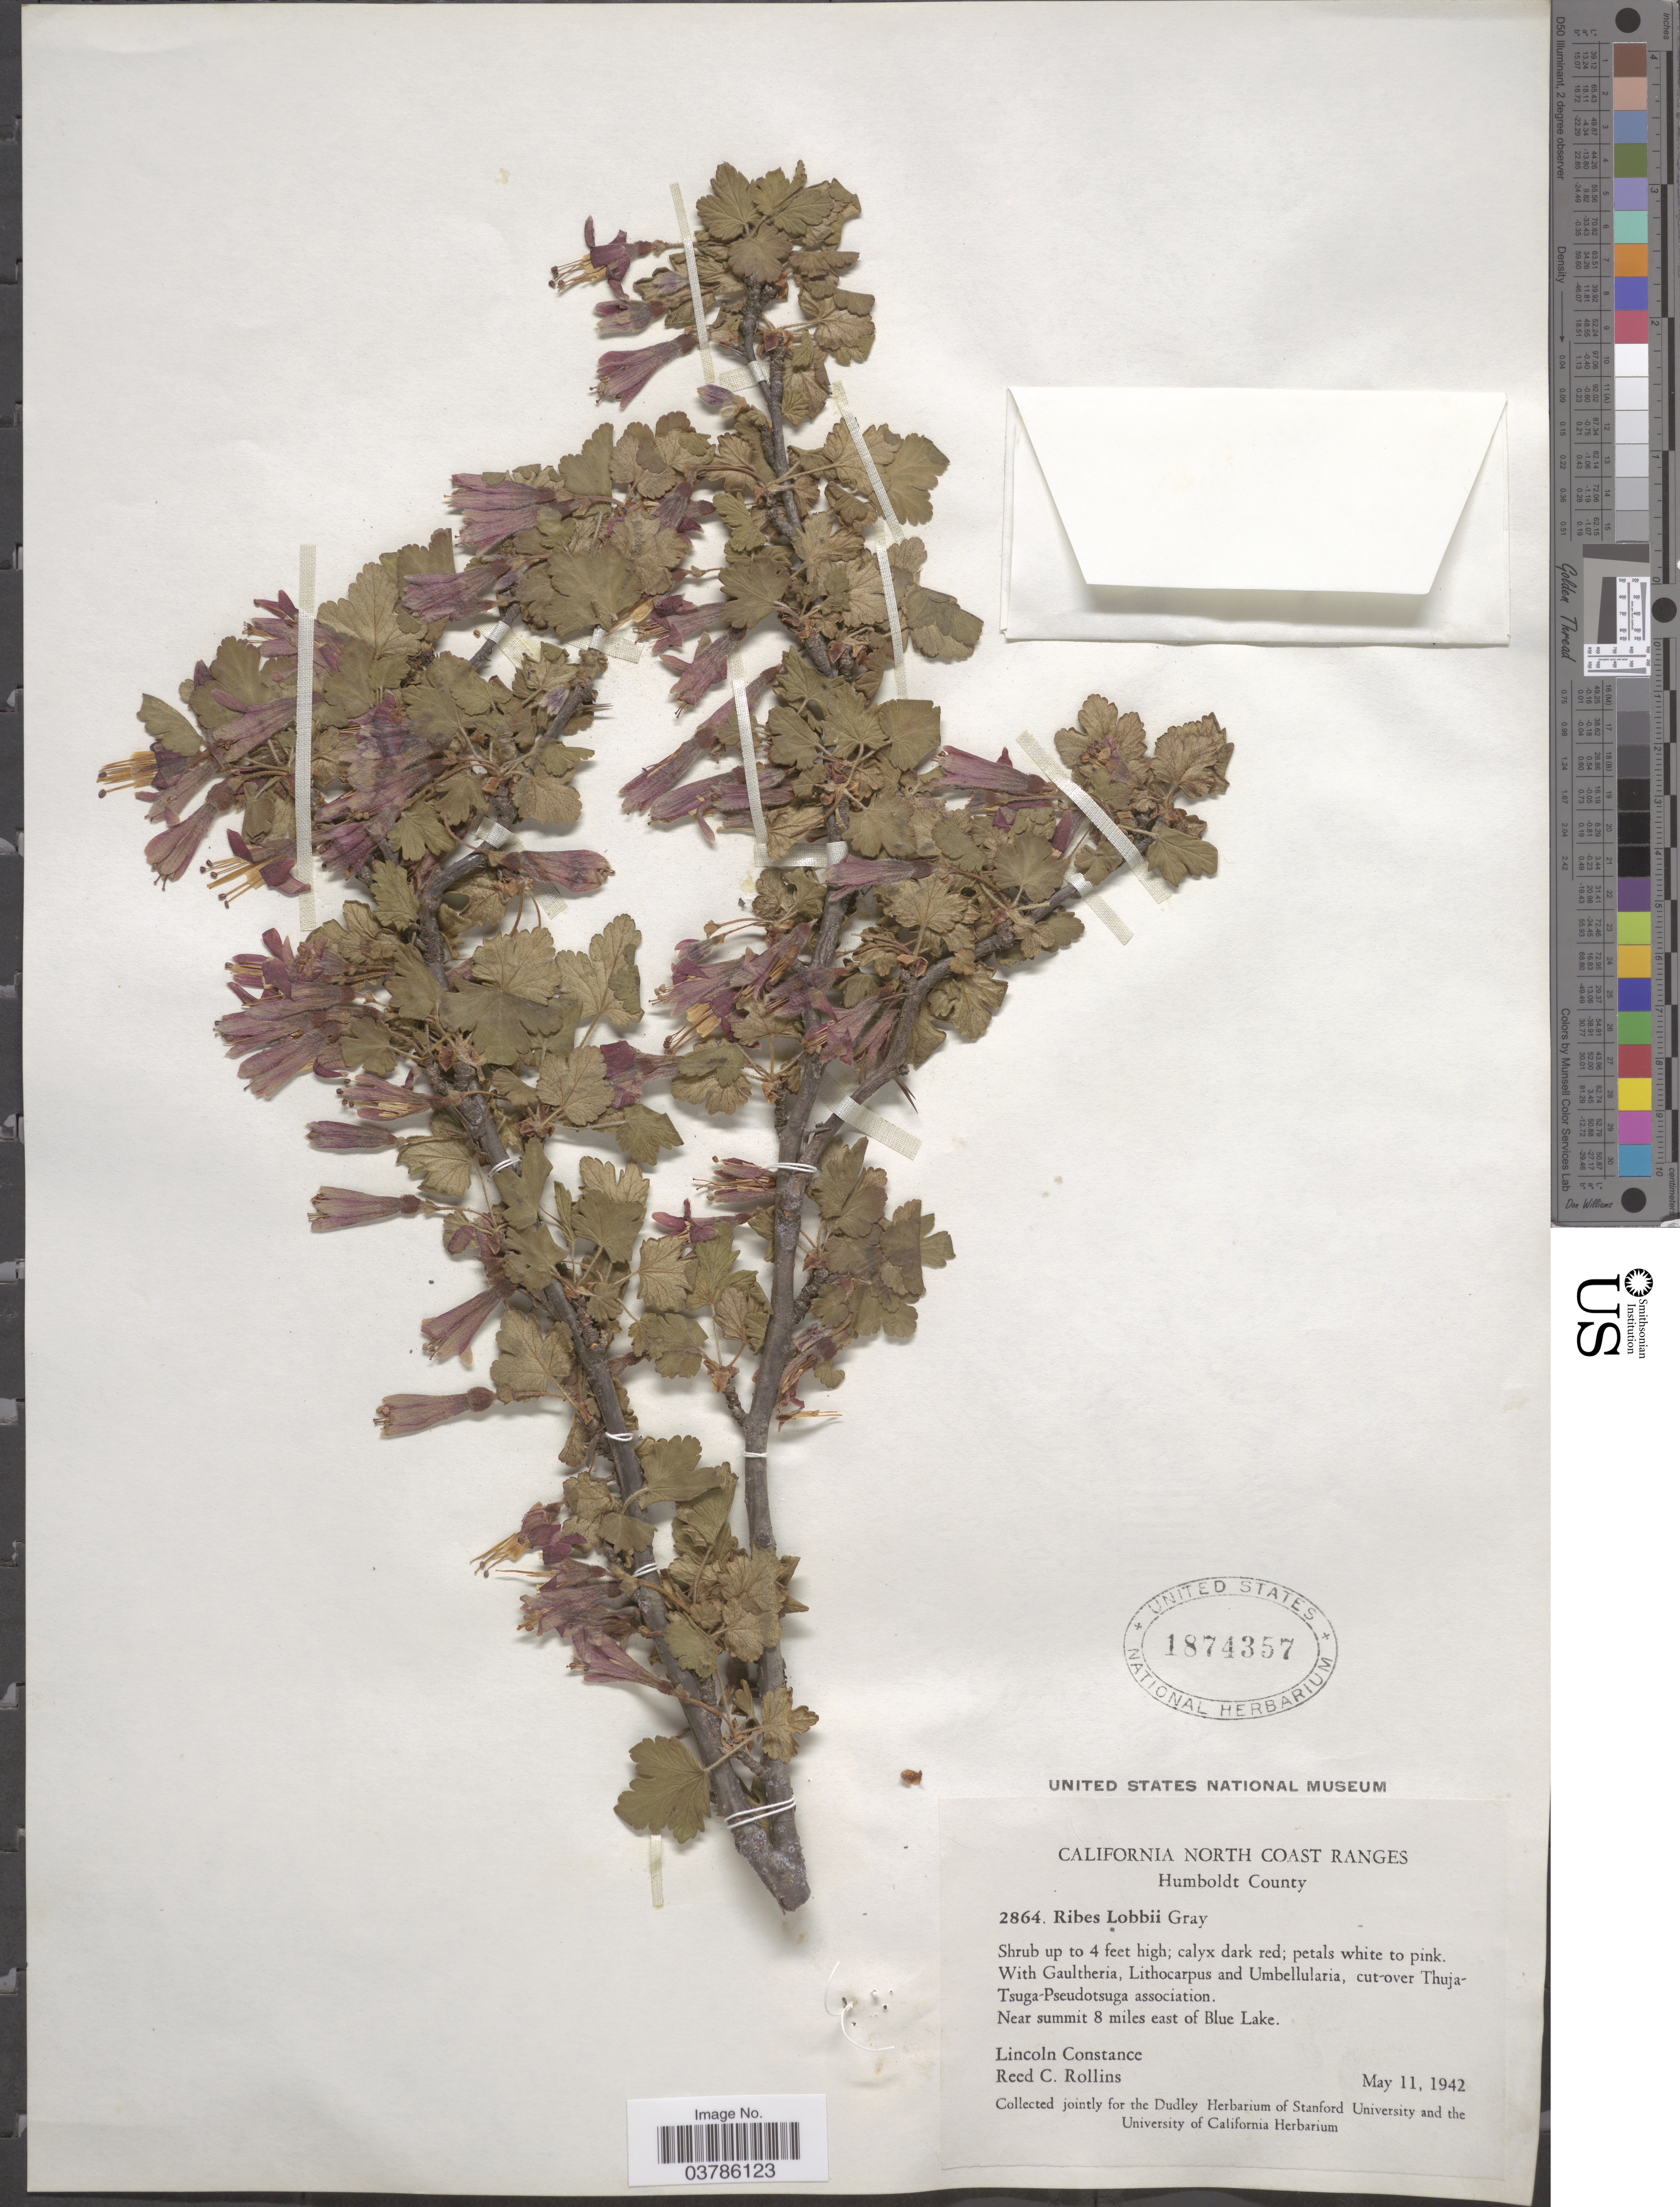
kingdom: Plantae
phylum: Tracheophyta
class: Magnoliopsida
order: Saxifragales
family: Grossulariaceae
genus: Ribes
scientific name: Ribes lobbii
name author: A. Gray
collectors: L. Constance & R. C. Rollins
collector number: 2864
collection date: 1942-05-11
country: United States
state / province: California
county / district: Humboldt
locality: California North Coast Ranges. Humboldt County. Near summit 8 miles east of Blue Lake.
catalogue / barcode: US 1874357